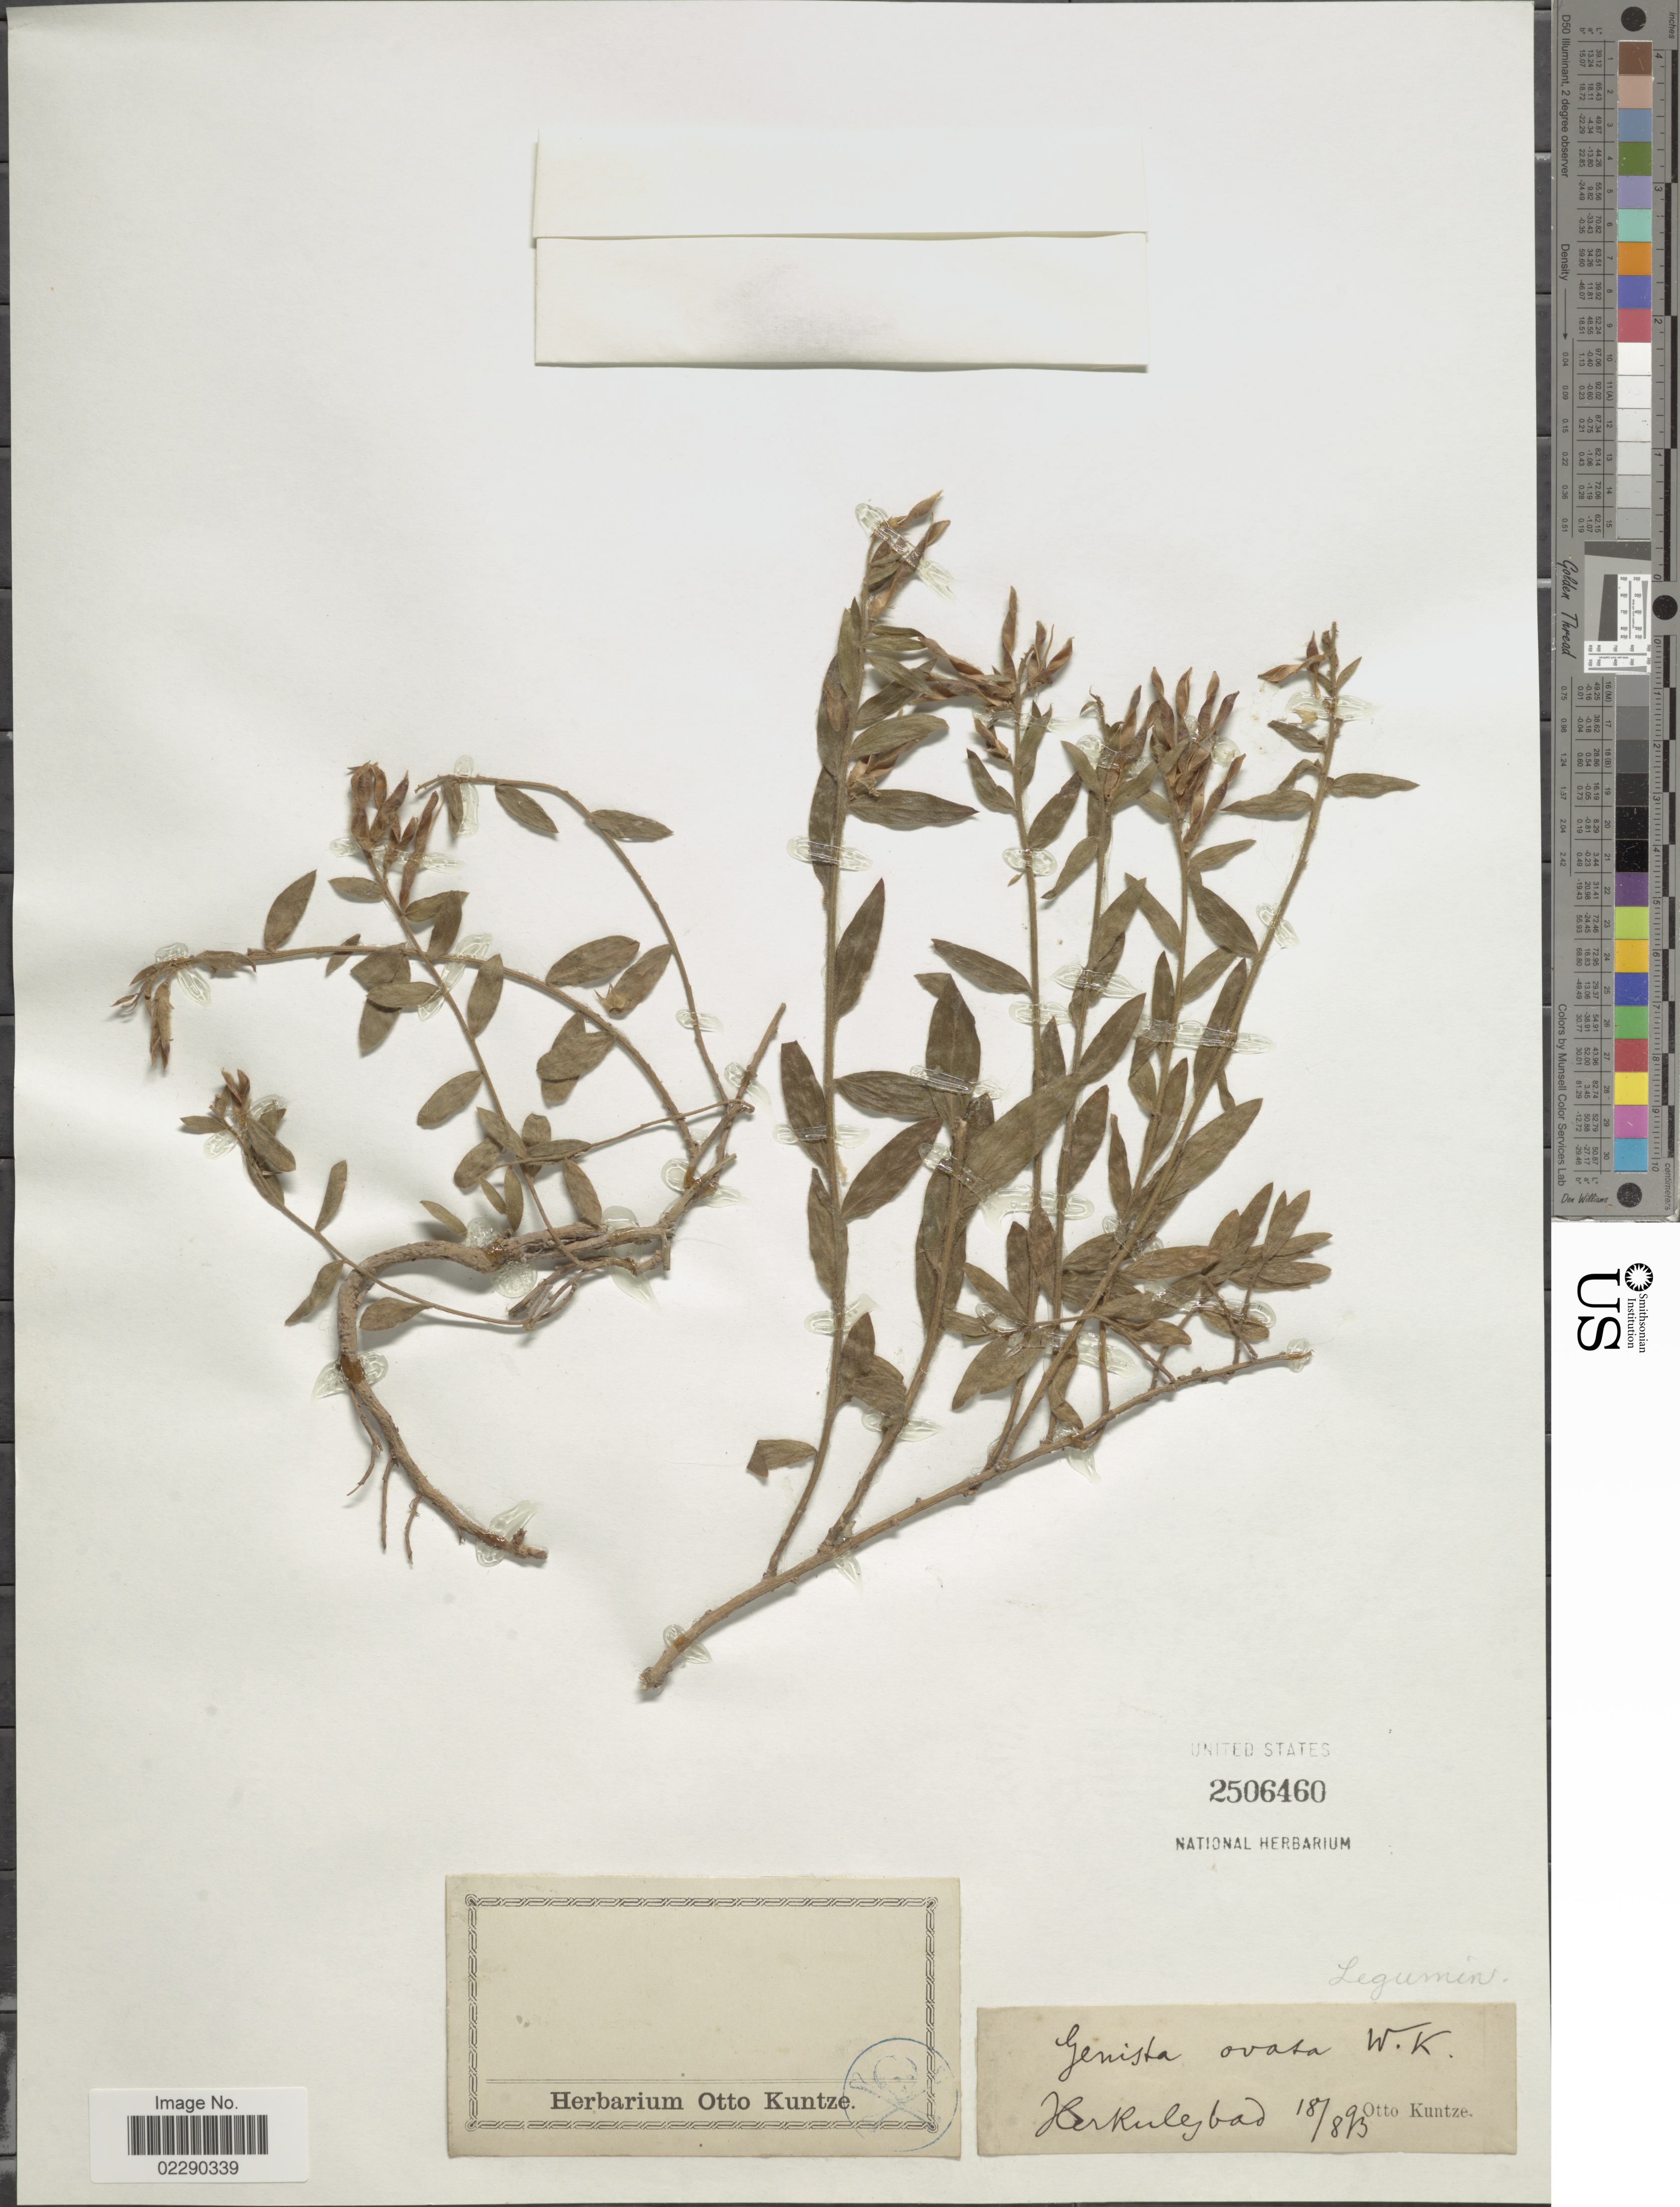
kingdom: Plantae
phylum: Tracheophyta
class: Magnoliopsida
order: Fabales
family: Fabaceae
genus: Genista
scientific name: Genista ovata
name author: Waldst. & Kit.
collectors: C.E.O. Kuntze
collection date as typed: Transcribed d/m/y: 18/8/93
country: Romania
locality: Herkulesbad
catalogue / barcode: US 2506460